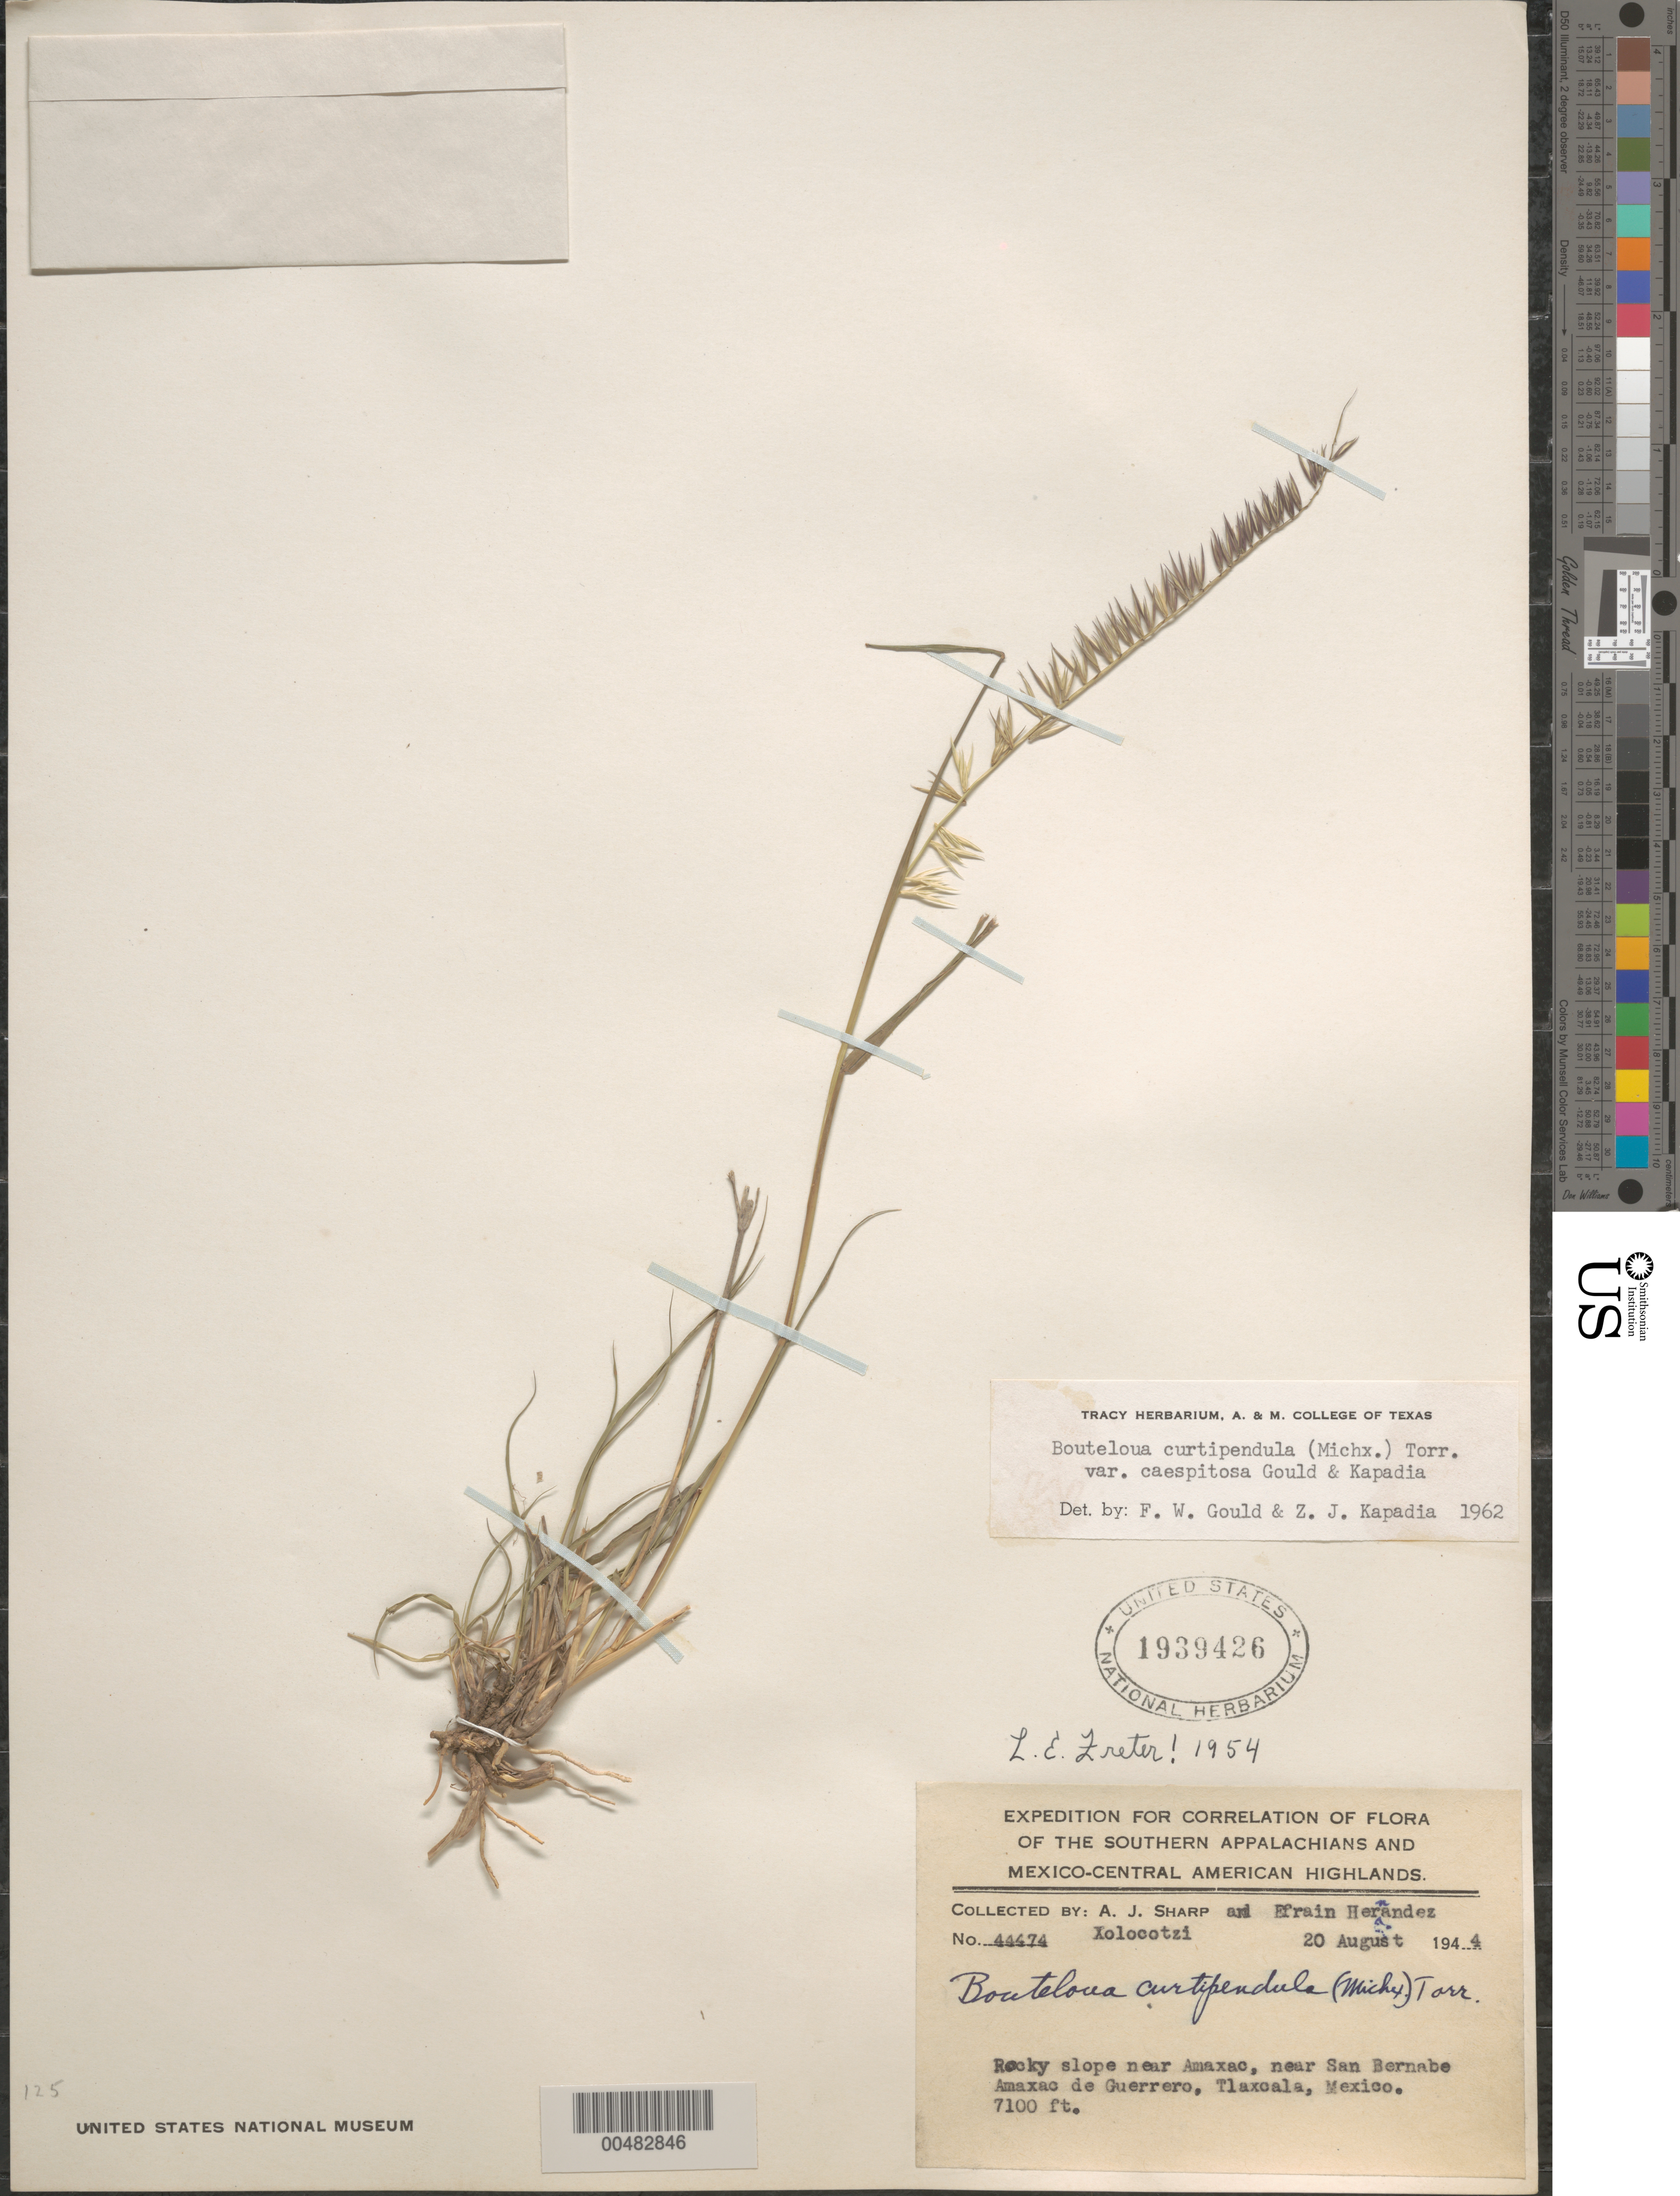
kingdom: Plantae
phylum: Tracheophyta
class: Liliopsida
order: Poales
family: Poaceae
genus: Bouteloua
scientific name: Bouteloua curtipendula var. caespitosa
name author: Gould & Kapadia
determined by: Gould, F. W.; Kapadia, Zarir J.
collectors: A. J. Sharp & E. I. Hernández-X.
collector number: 44474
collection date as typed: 20 Aug 1944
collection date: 1944-08-20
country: Mexico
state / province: Tlaxcala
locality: Near Amaxac, near San Bernabe, Amaxac de Guerrero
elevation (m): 2164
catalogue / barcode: US 1939426